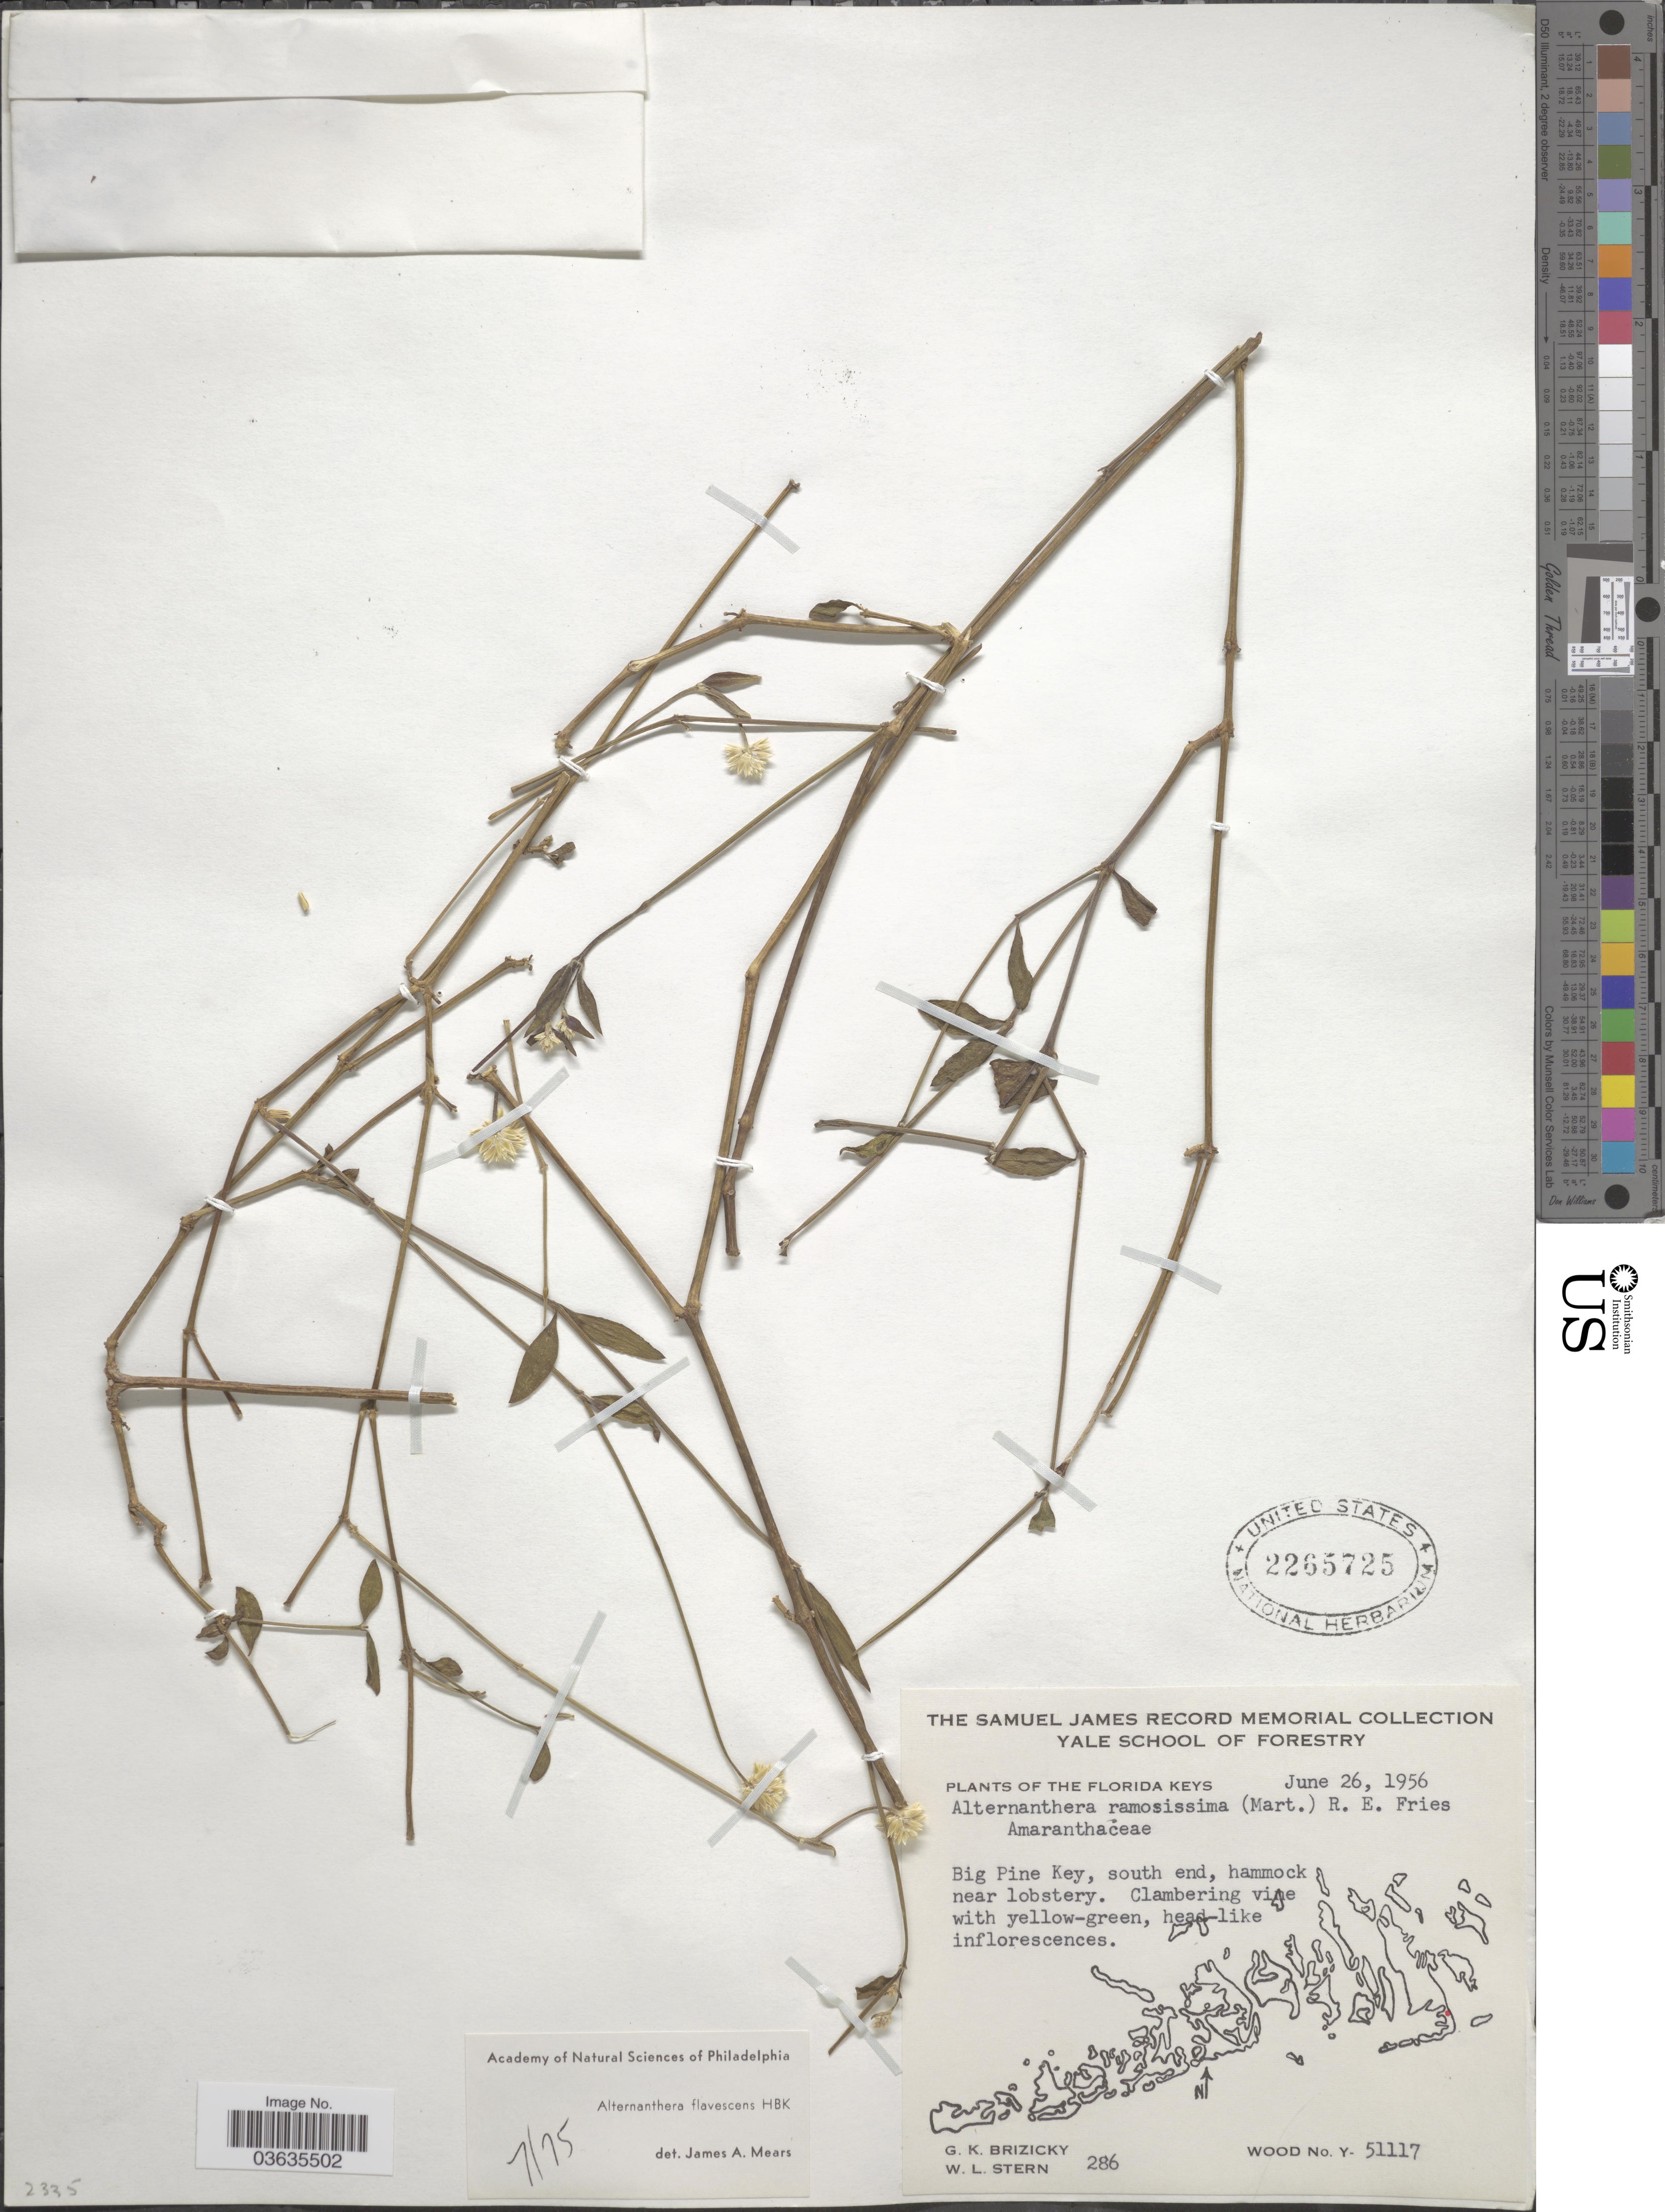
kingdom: Plantae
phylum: Tracheophyta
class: Magnoliopsida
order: Caryophyllales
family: Amaranthaceae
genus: Alternanthera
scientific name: Alternanthera flavescens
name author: Kunth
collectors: G. K. Brizicky & W. L. Stern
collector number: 286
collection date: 1956-06-26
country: United States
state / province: Florida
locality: Florida Keys. Big Pine Key, south end, hammock near lobstery.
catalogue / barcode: US 2265725